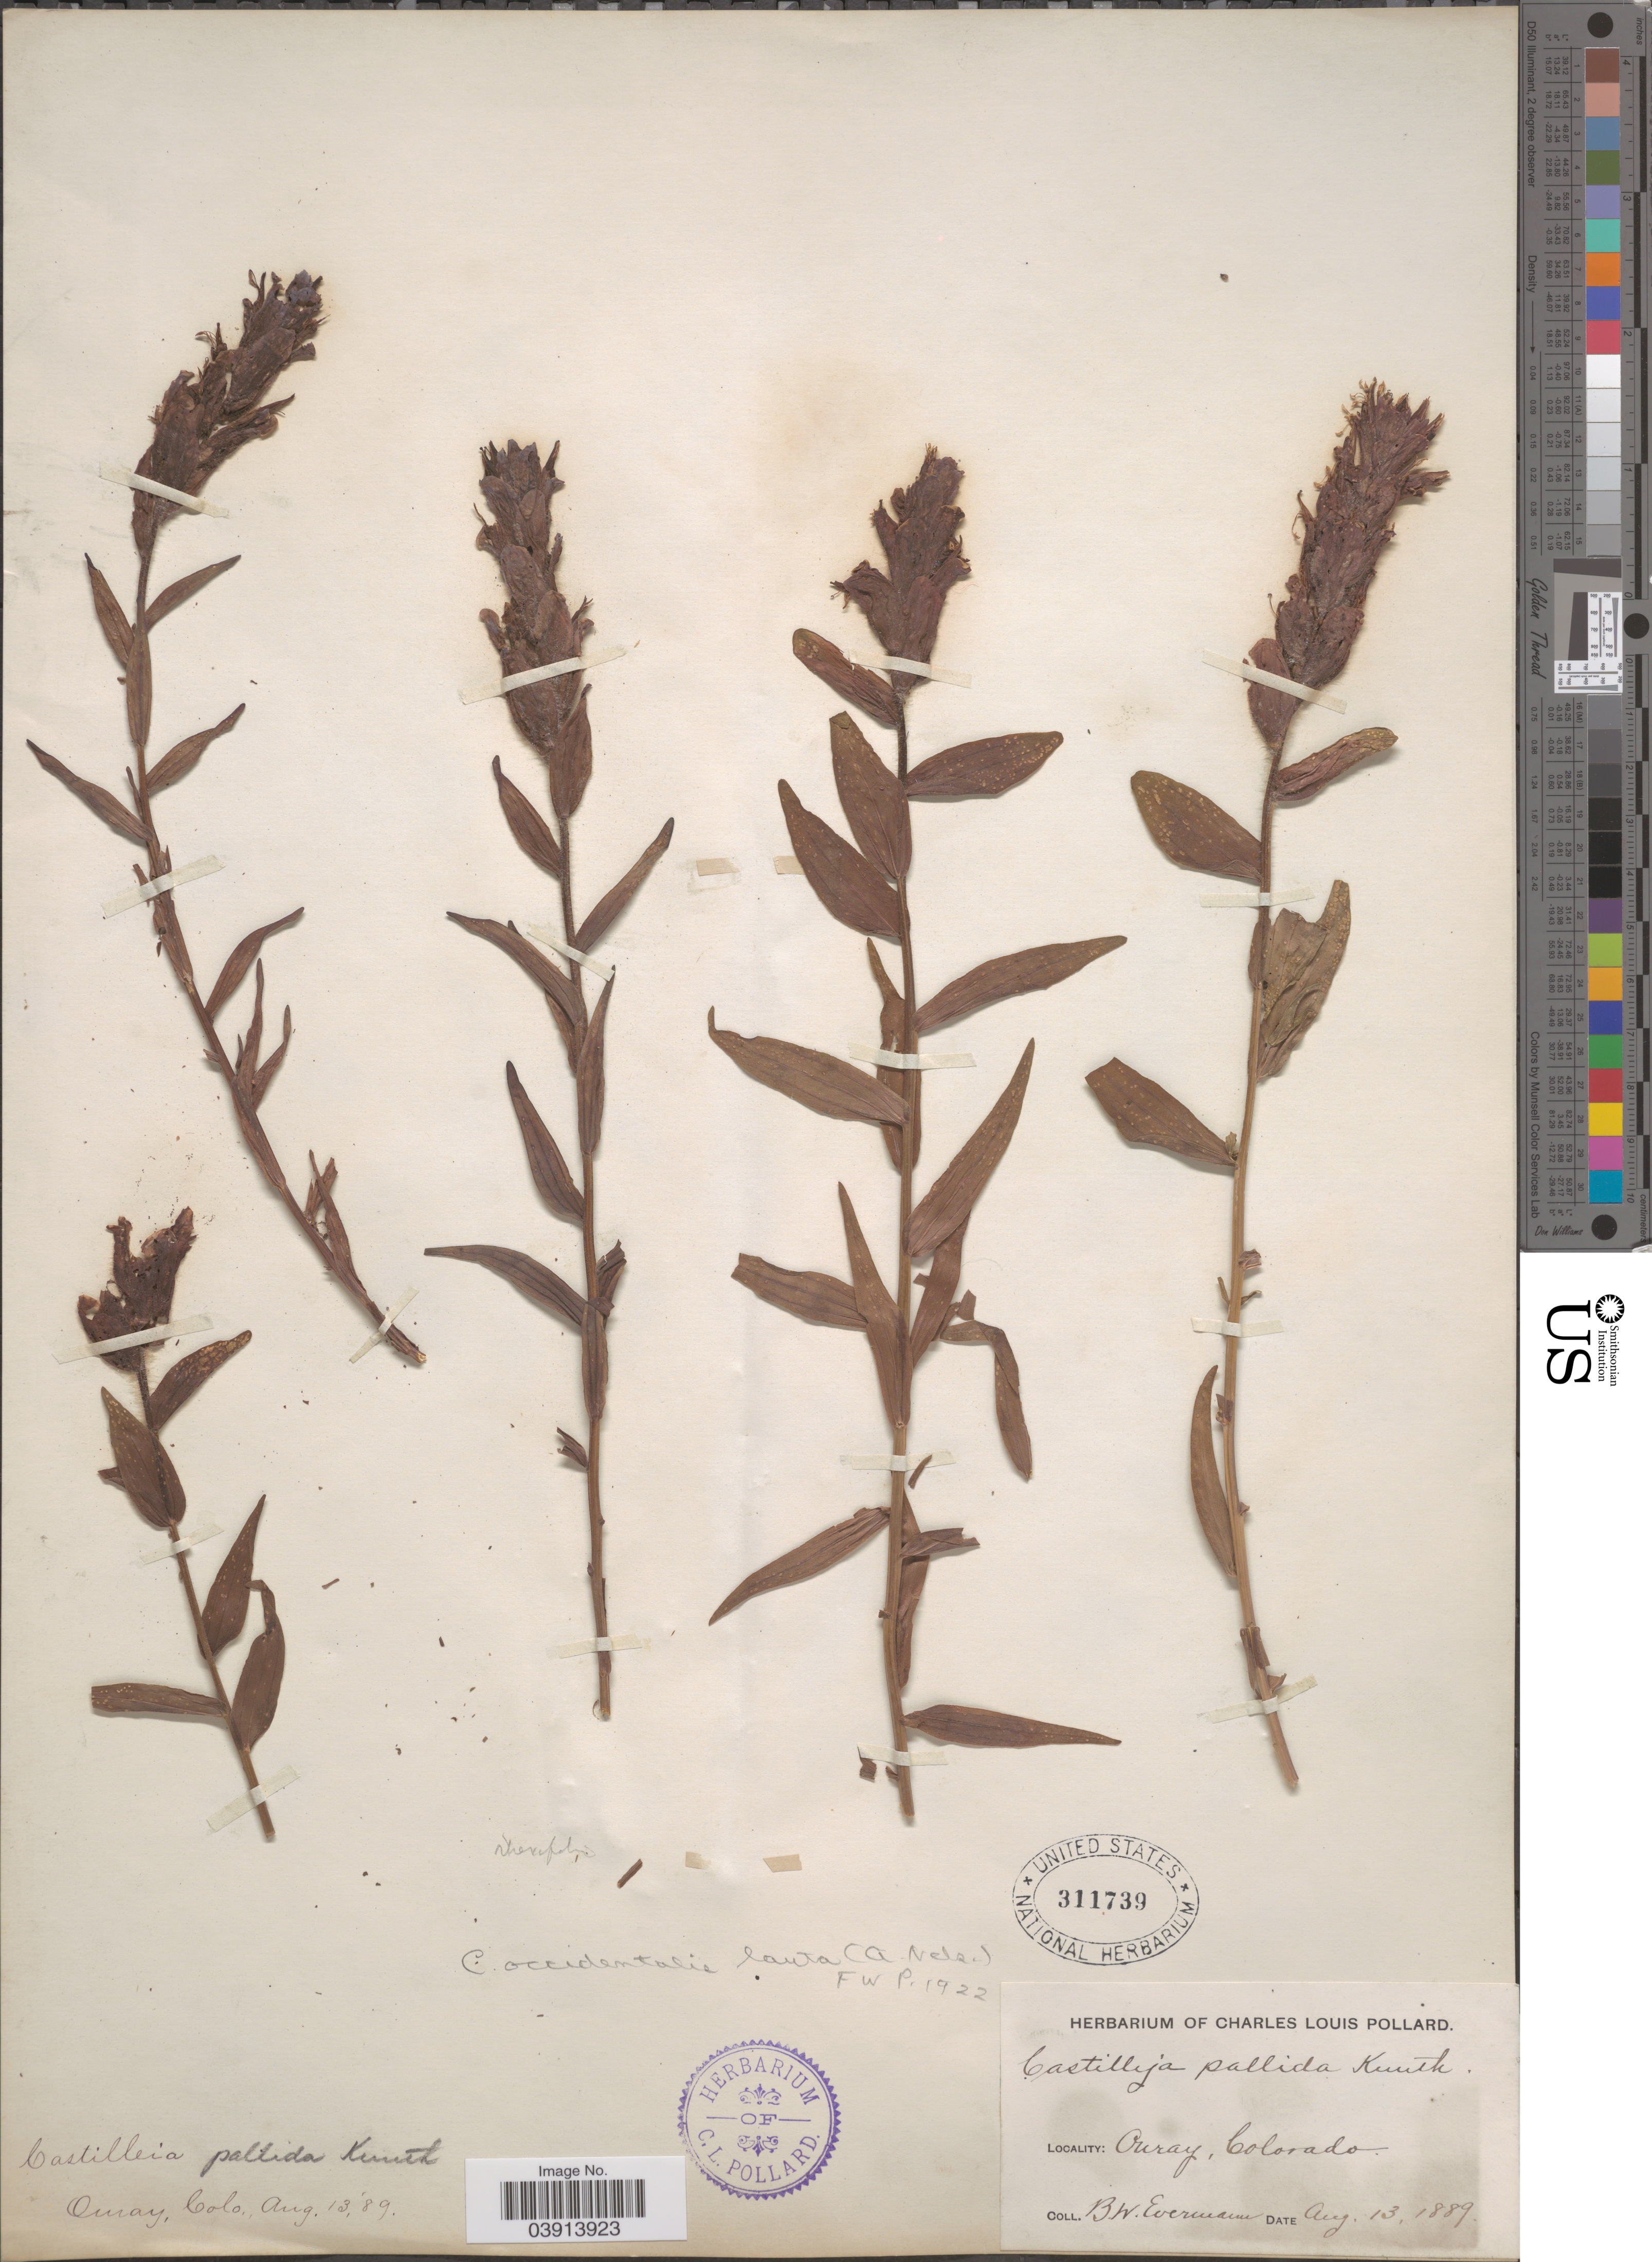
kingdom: Plantae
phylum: Tracheophyta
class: Magnoliopsida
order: Lamiales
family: Orobanchaceae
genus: Castilleja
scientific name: Castilleja rhexiifolia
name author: Rydb.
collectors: B. W. Evermann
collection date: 1889-08-13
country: United States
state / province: Colorado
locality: Ouray.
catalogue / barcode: US 311739